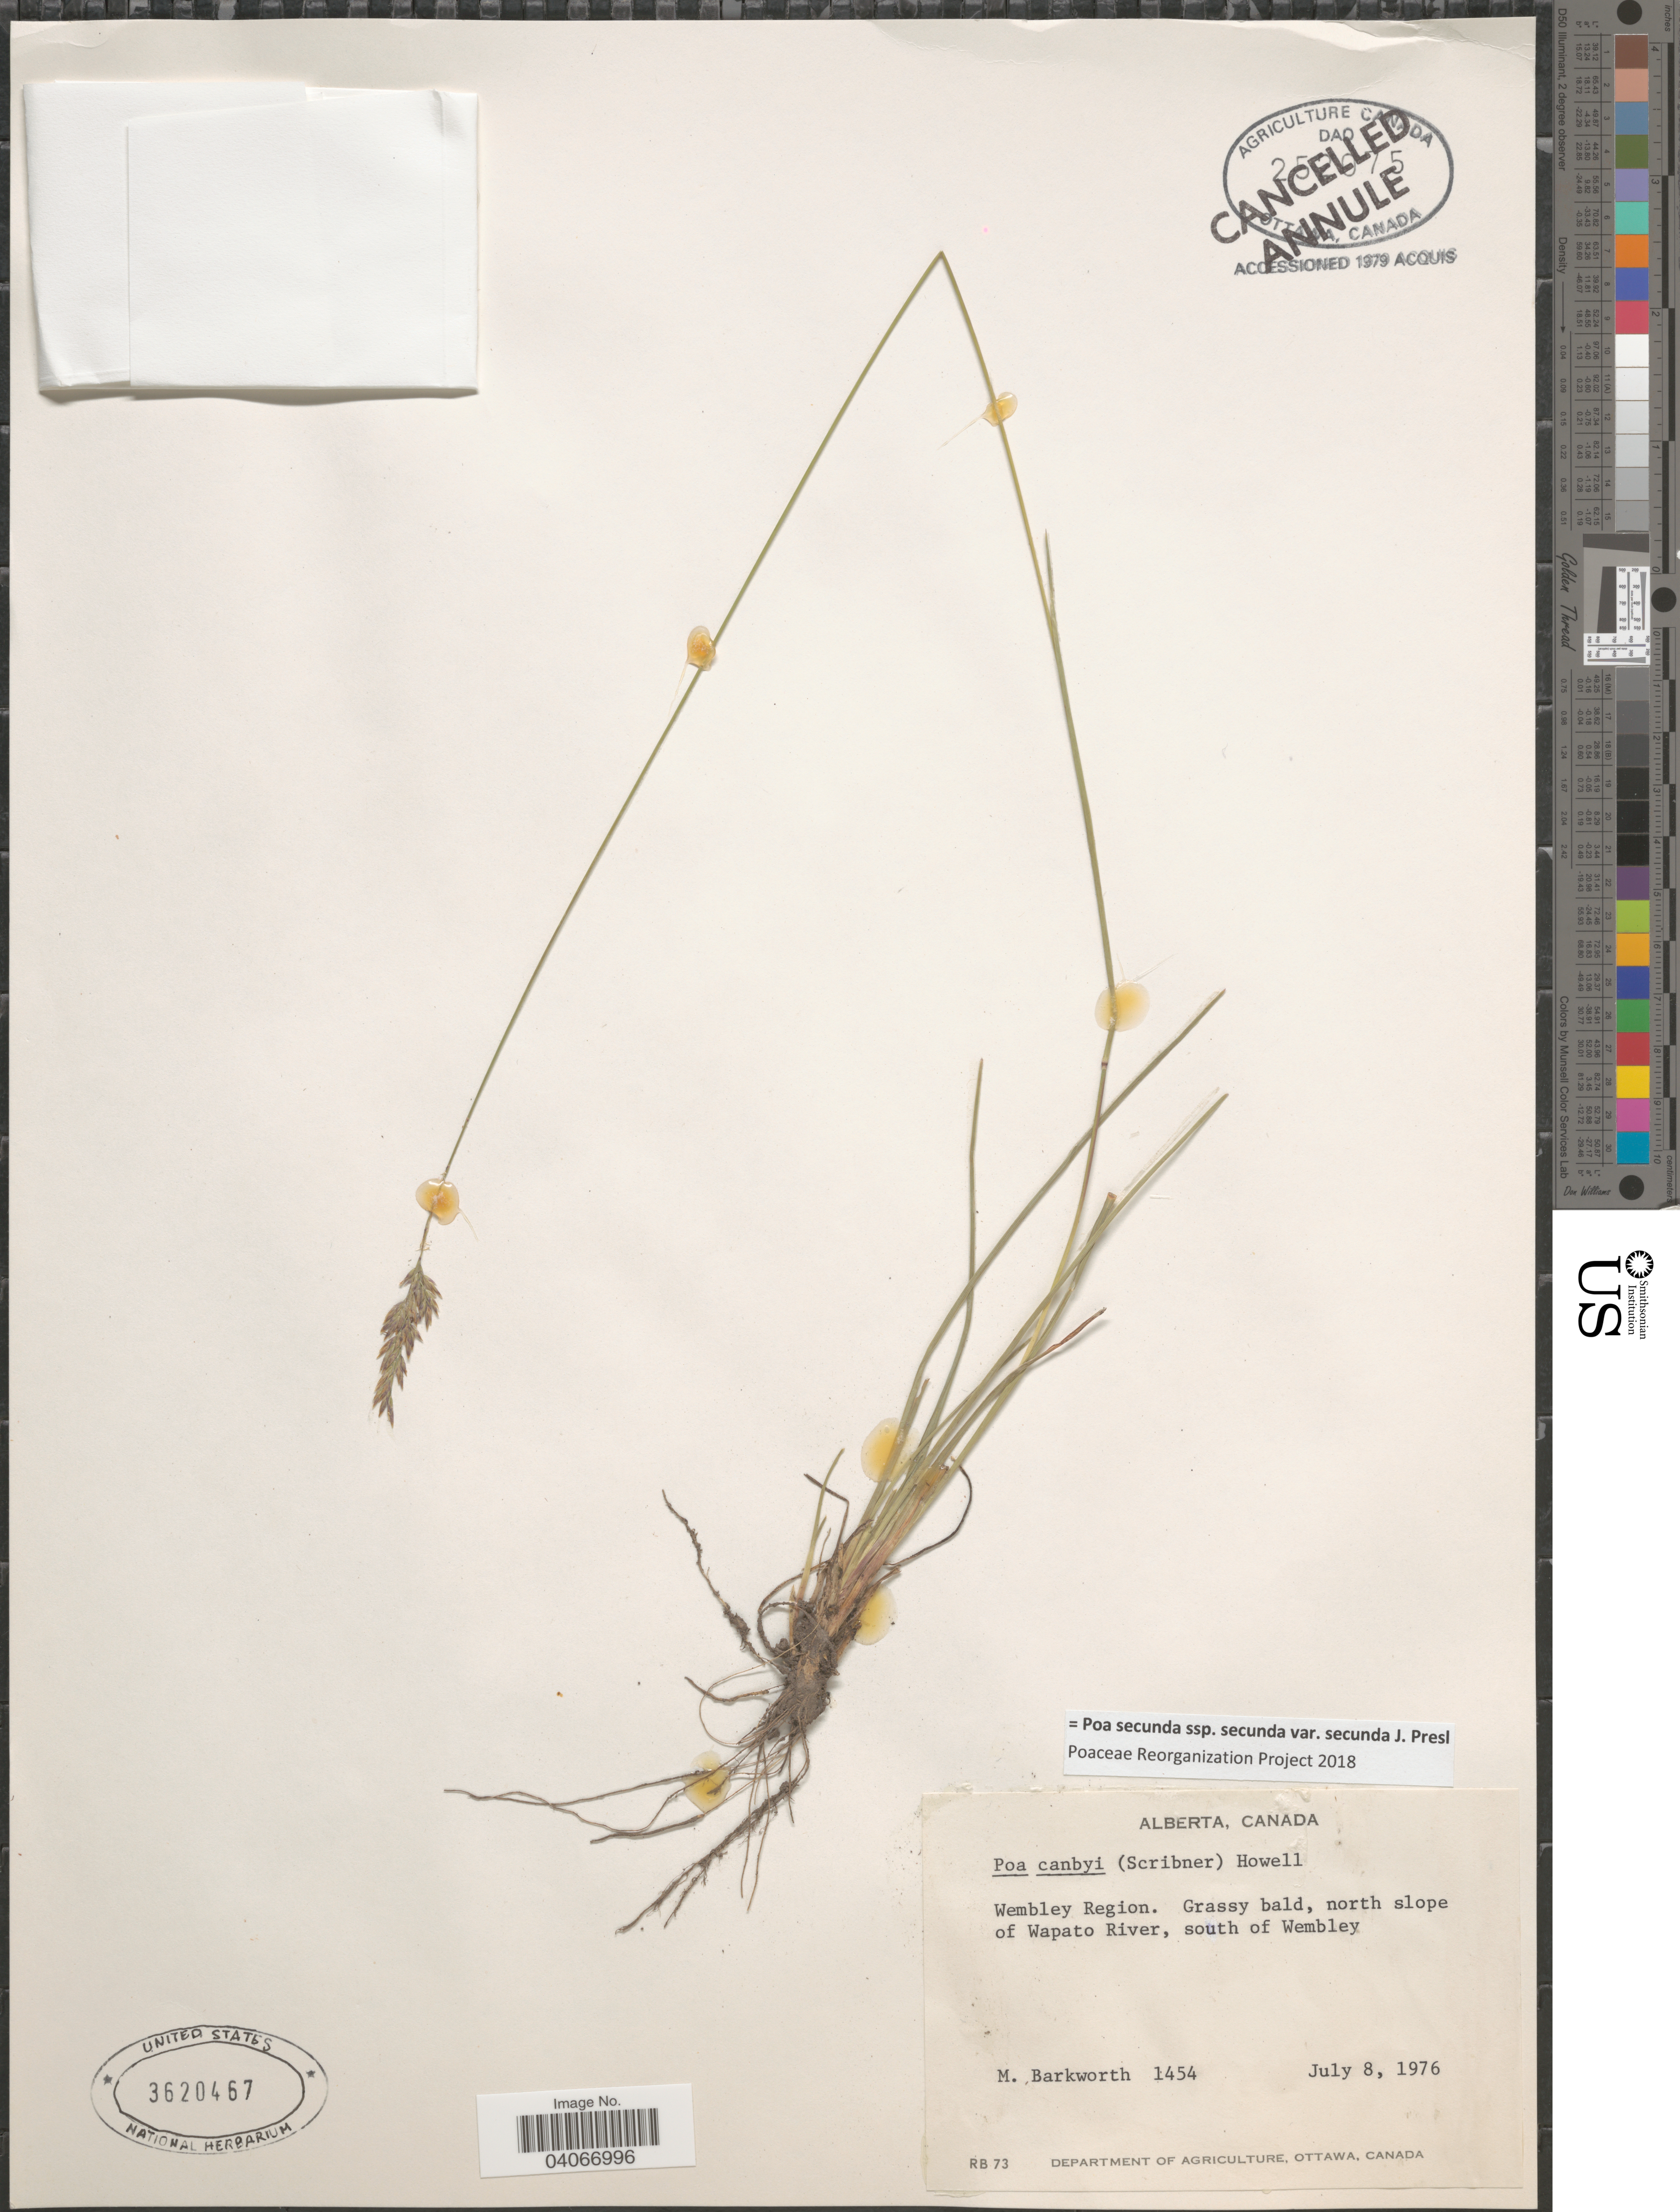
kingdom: Plantae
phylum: Tracheophyta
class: Liliopsida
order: Poales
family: Poaceae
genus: Poa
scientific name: Poa secunda subsp. secunda var. secunda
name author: J. Presl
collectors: M. E. Barkworth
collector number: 1454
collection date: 1976-07-08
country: Canada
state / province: Alberta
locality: Webley Region. Grassy bald, north slope of Wapato River, south of Wembley.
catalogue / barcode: US 3620467